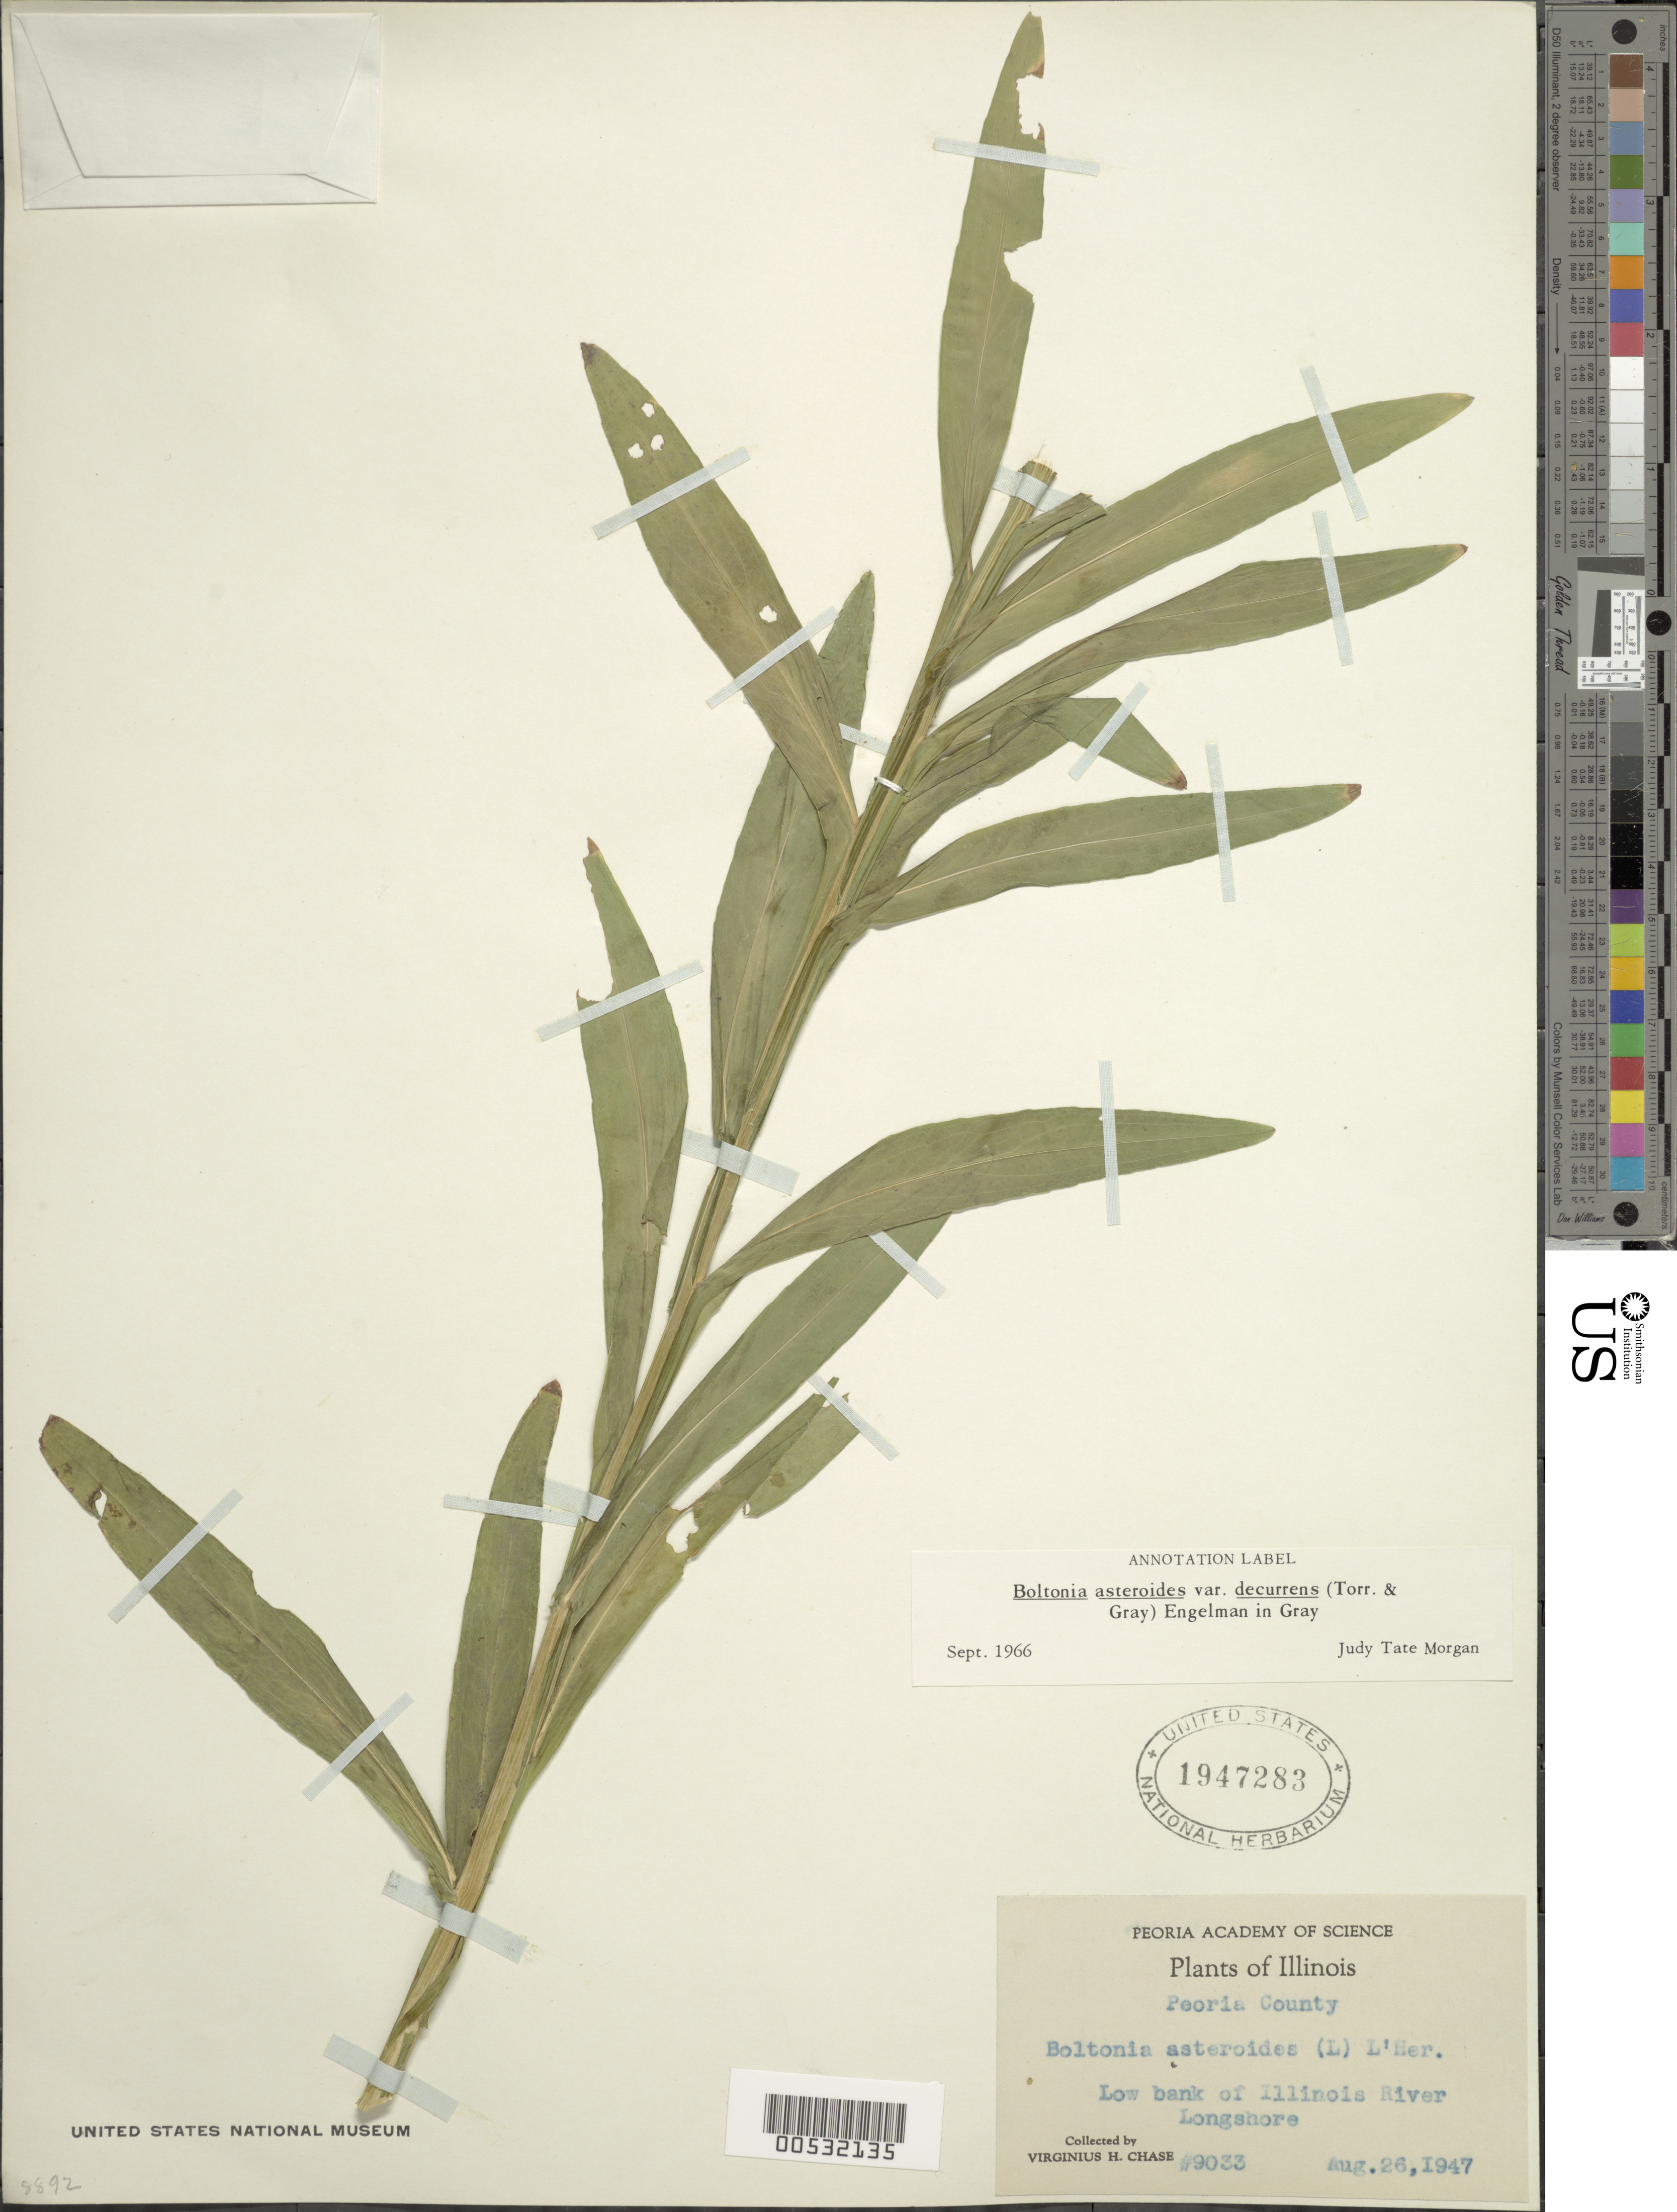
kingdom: Plantae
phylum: Tracheophyta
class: Magnoliopsida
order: Asterales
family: Asteraceae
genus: Boltonia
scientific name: Boltonia asteroides var. decurrens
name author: (Torr. & A. Gray) Engelm. in A. Gray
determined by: Morgan, J.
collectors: V. H. Chase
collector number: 9033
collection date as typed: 26 Aug 1947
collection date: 1947-08-26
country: United States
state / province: Illinois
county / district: Peoria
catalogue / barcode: US 1947283